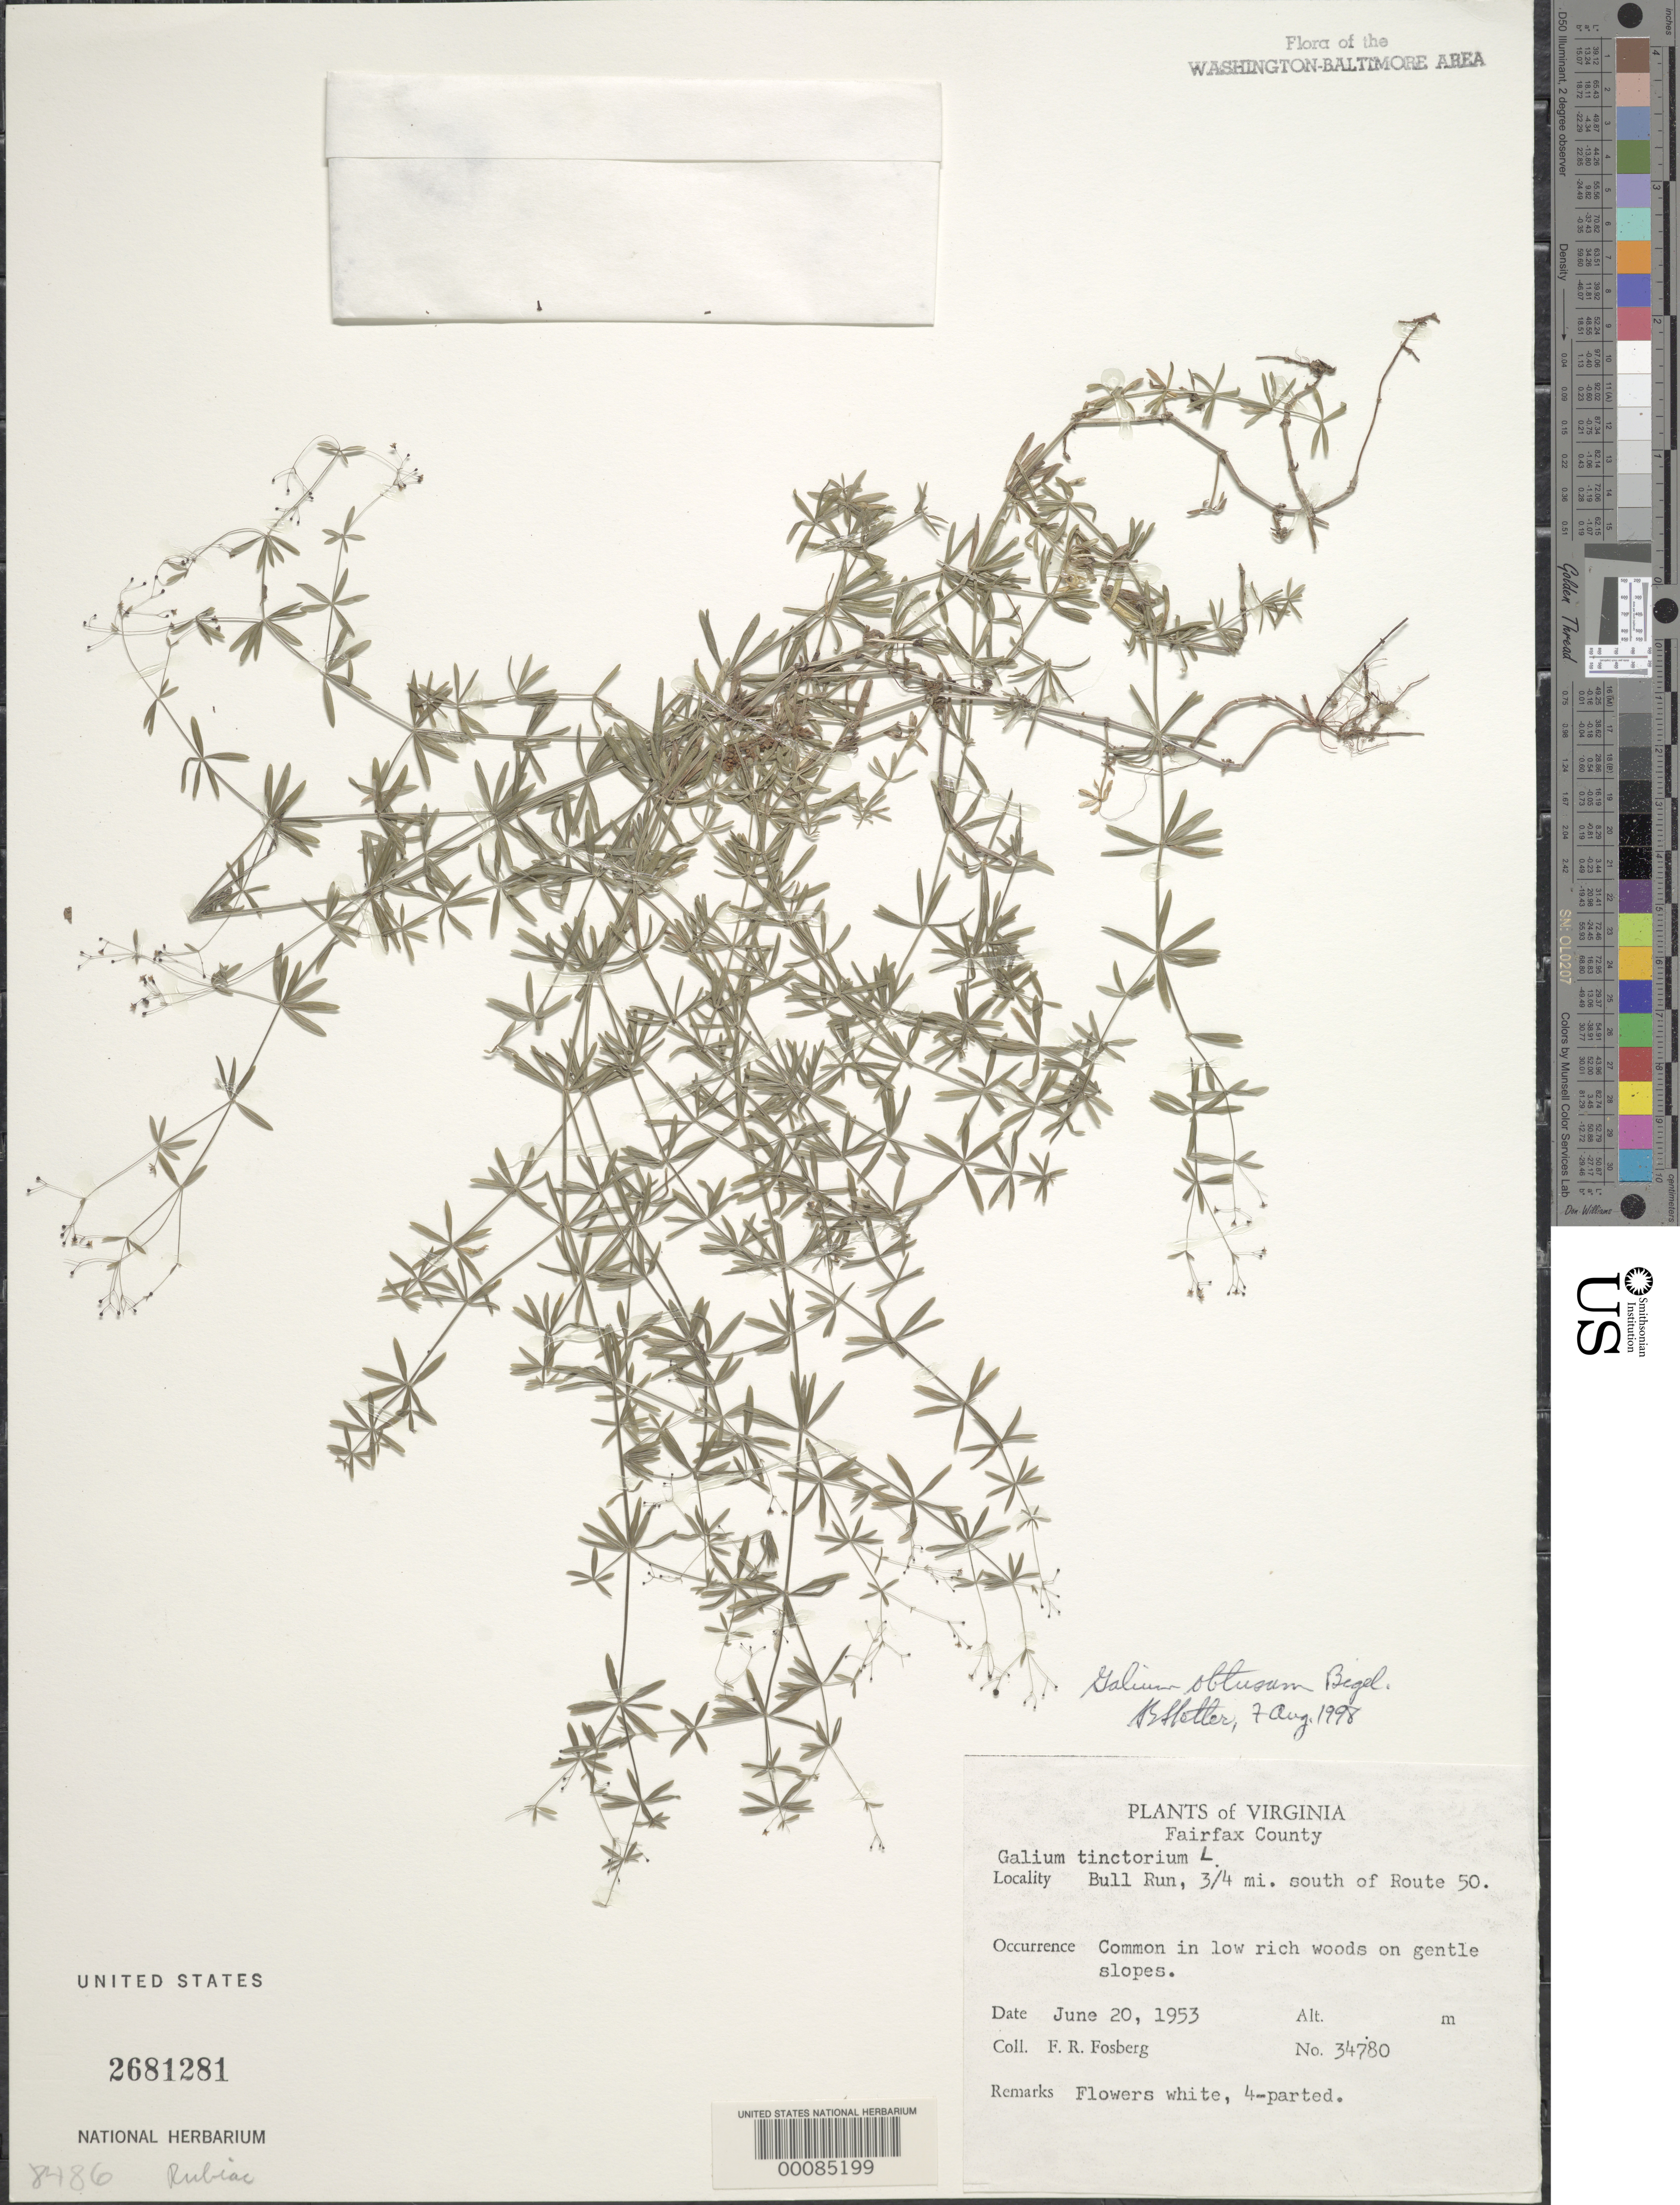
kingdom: Plantae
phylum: Tracheophyta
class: Magnoliopsida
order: Gentianales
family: Rubiaceae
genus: Galium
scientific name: Galium obtusum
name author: Bigelow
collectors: F. R. Fosberg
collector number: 34780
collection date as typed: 20 Jun 1953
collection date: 1953-06-20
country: United States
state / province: Virginia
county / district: Fairfax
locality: Bull Run, S of Route 50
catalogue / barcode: US 2681281